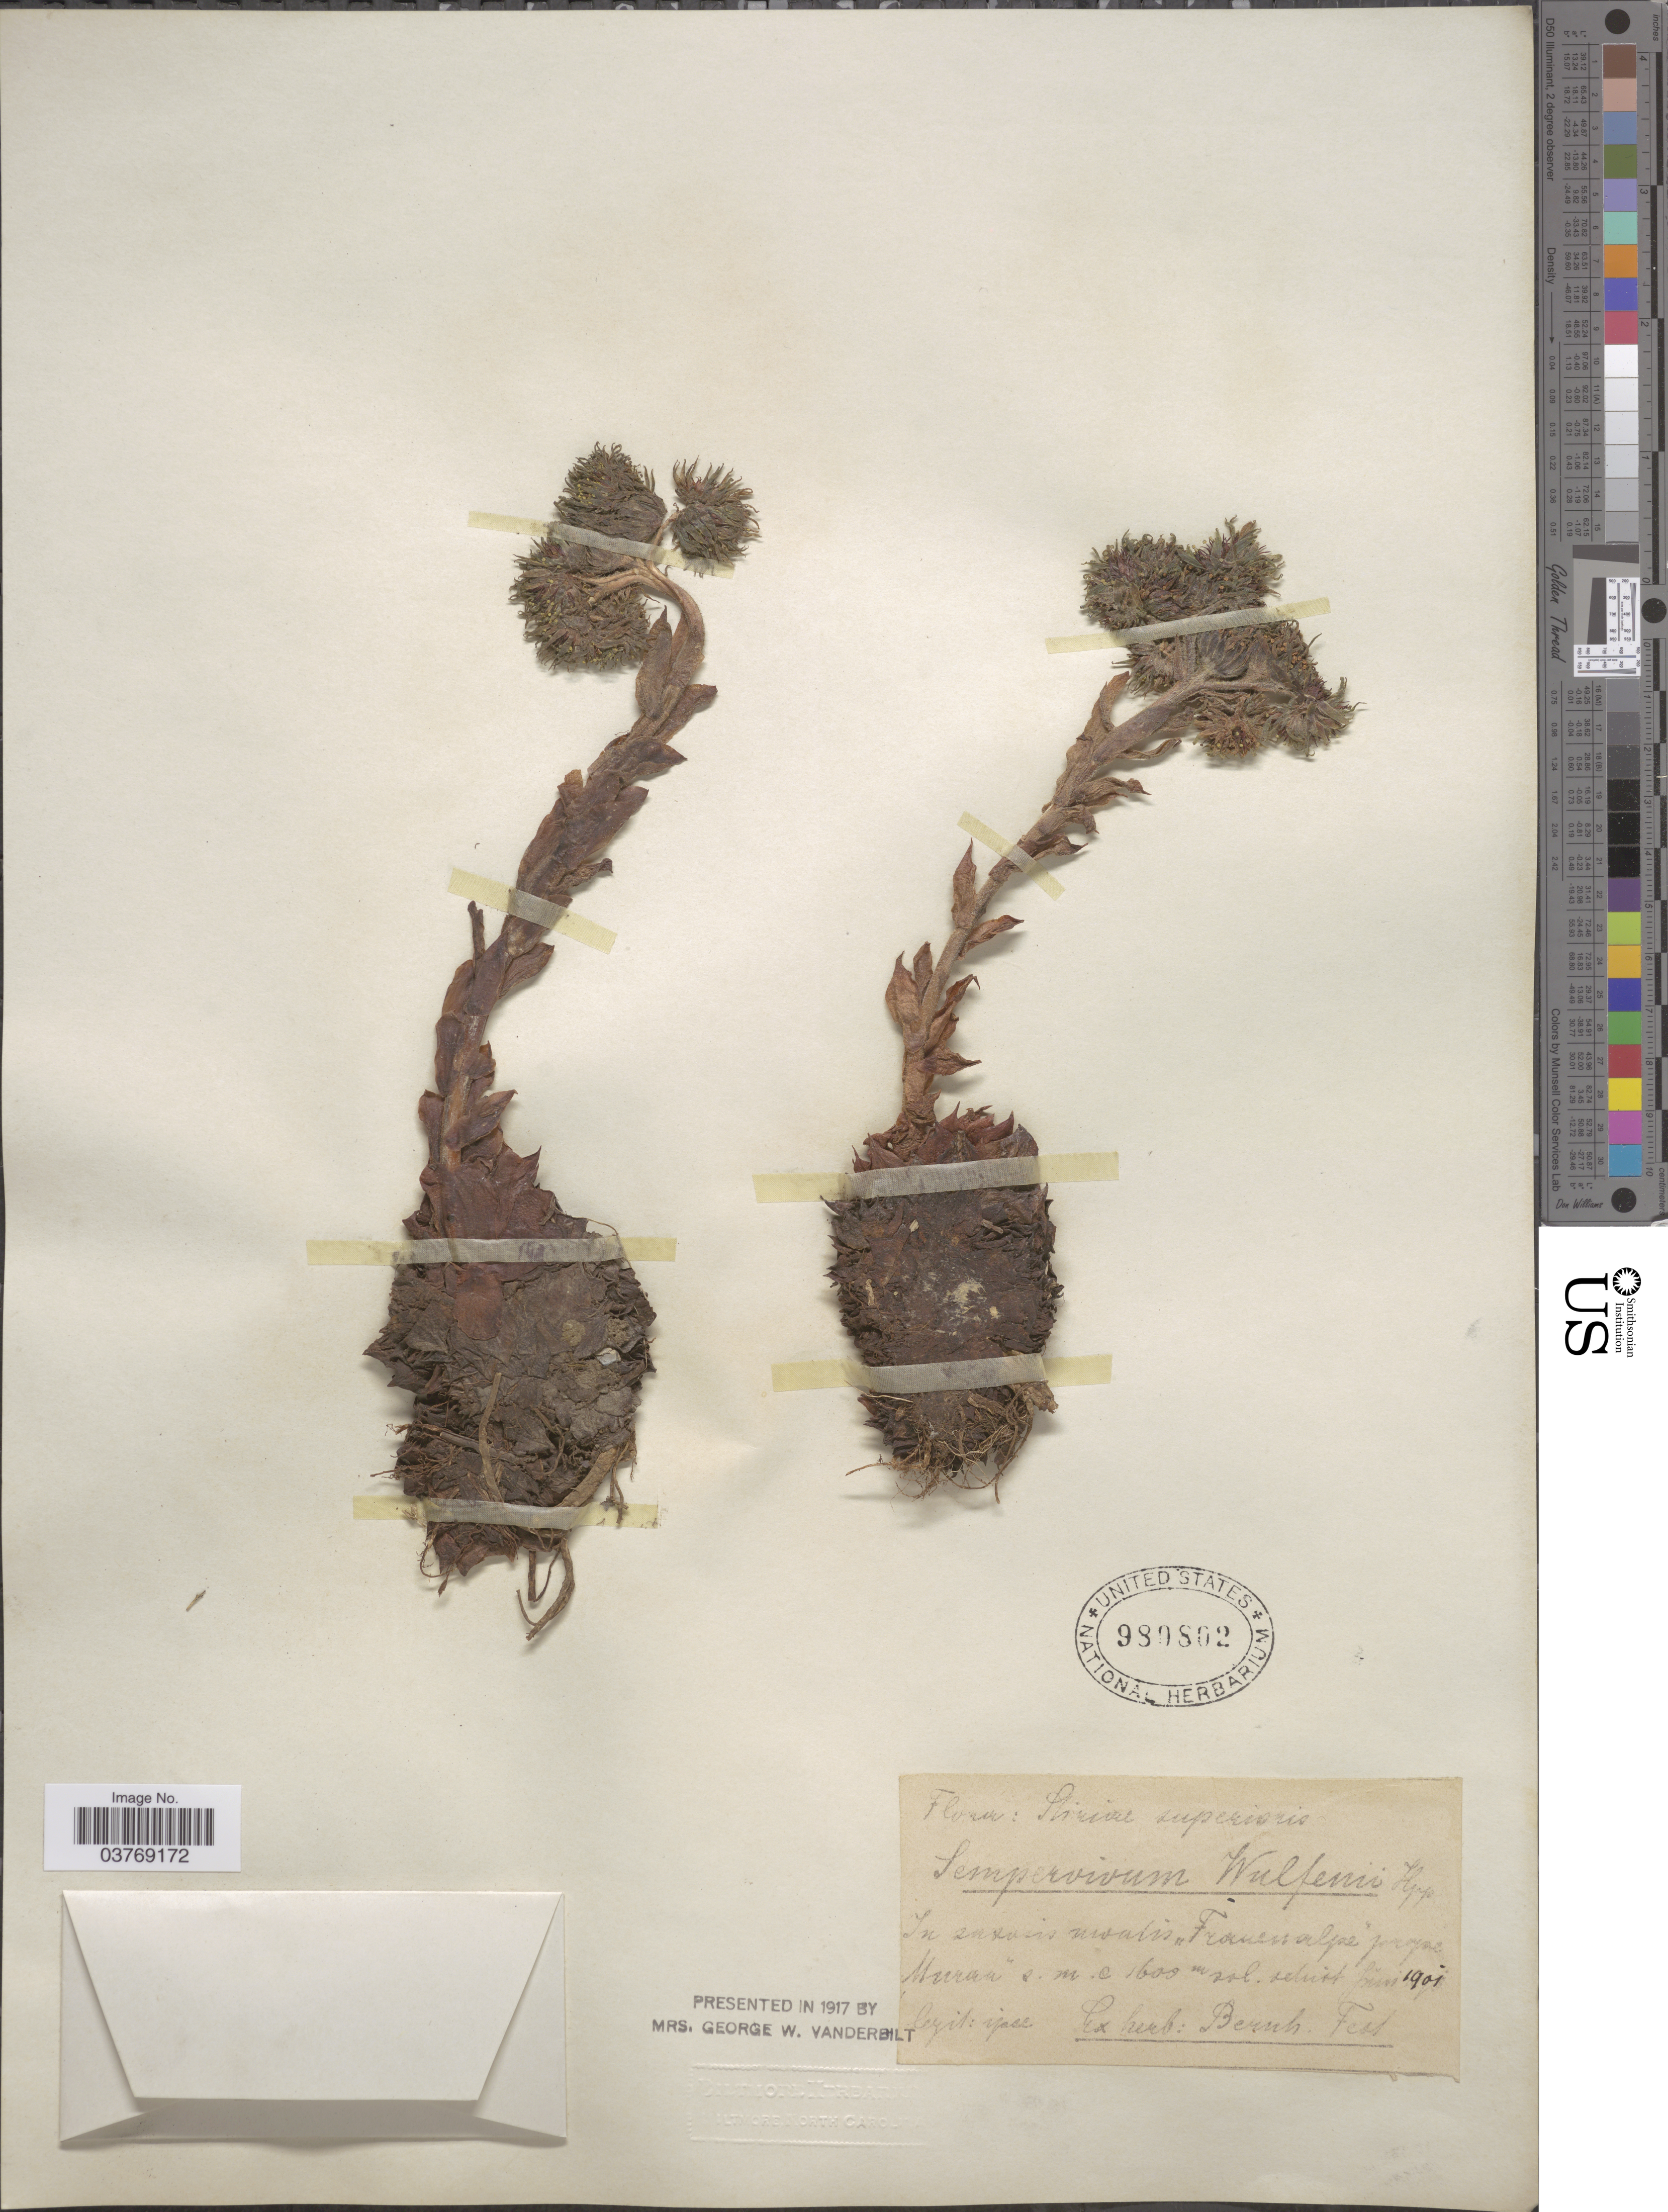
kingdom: Plantae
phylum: Tracheophyta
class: Magnoliopsida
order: Saxifragales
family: Crassulaceae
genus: Sempervivum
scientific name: Sempervivum wulfenii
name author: Hoppe ex Mert. & W.D.J. Koch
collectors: B. Fest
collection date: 1901-06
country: Austria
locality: Stiriae superioris. In saxosis nivalis* "Frauen alpe" prope Muran.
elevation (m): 1600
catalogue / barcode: US 980802